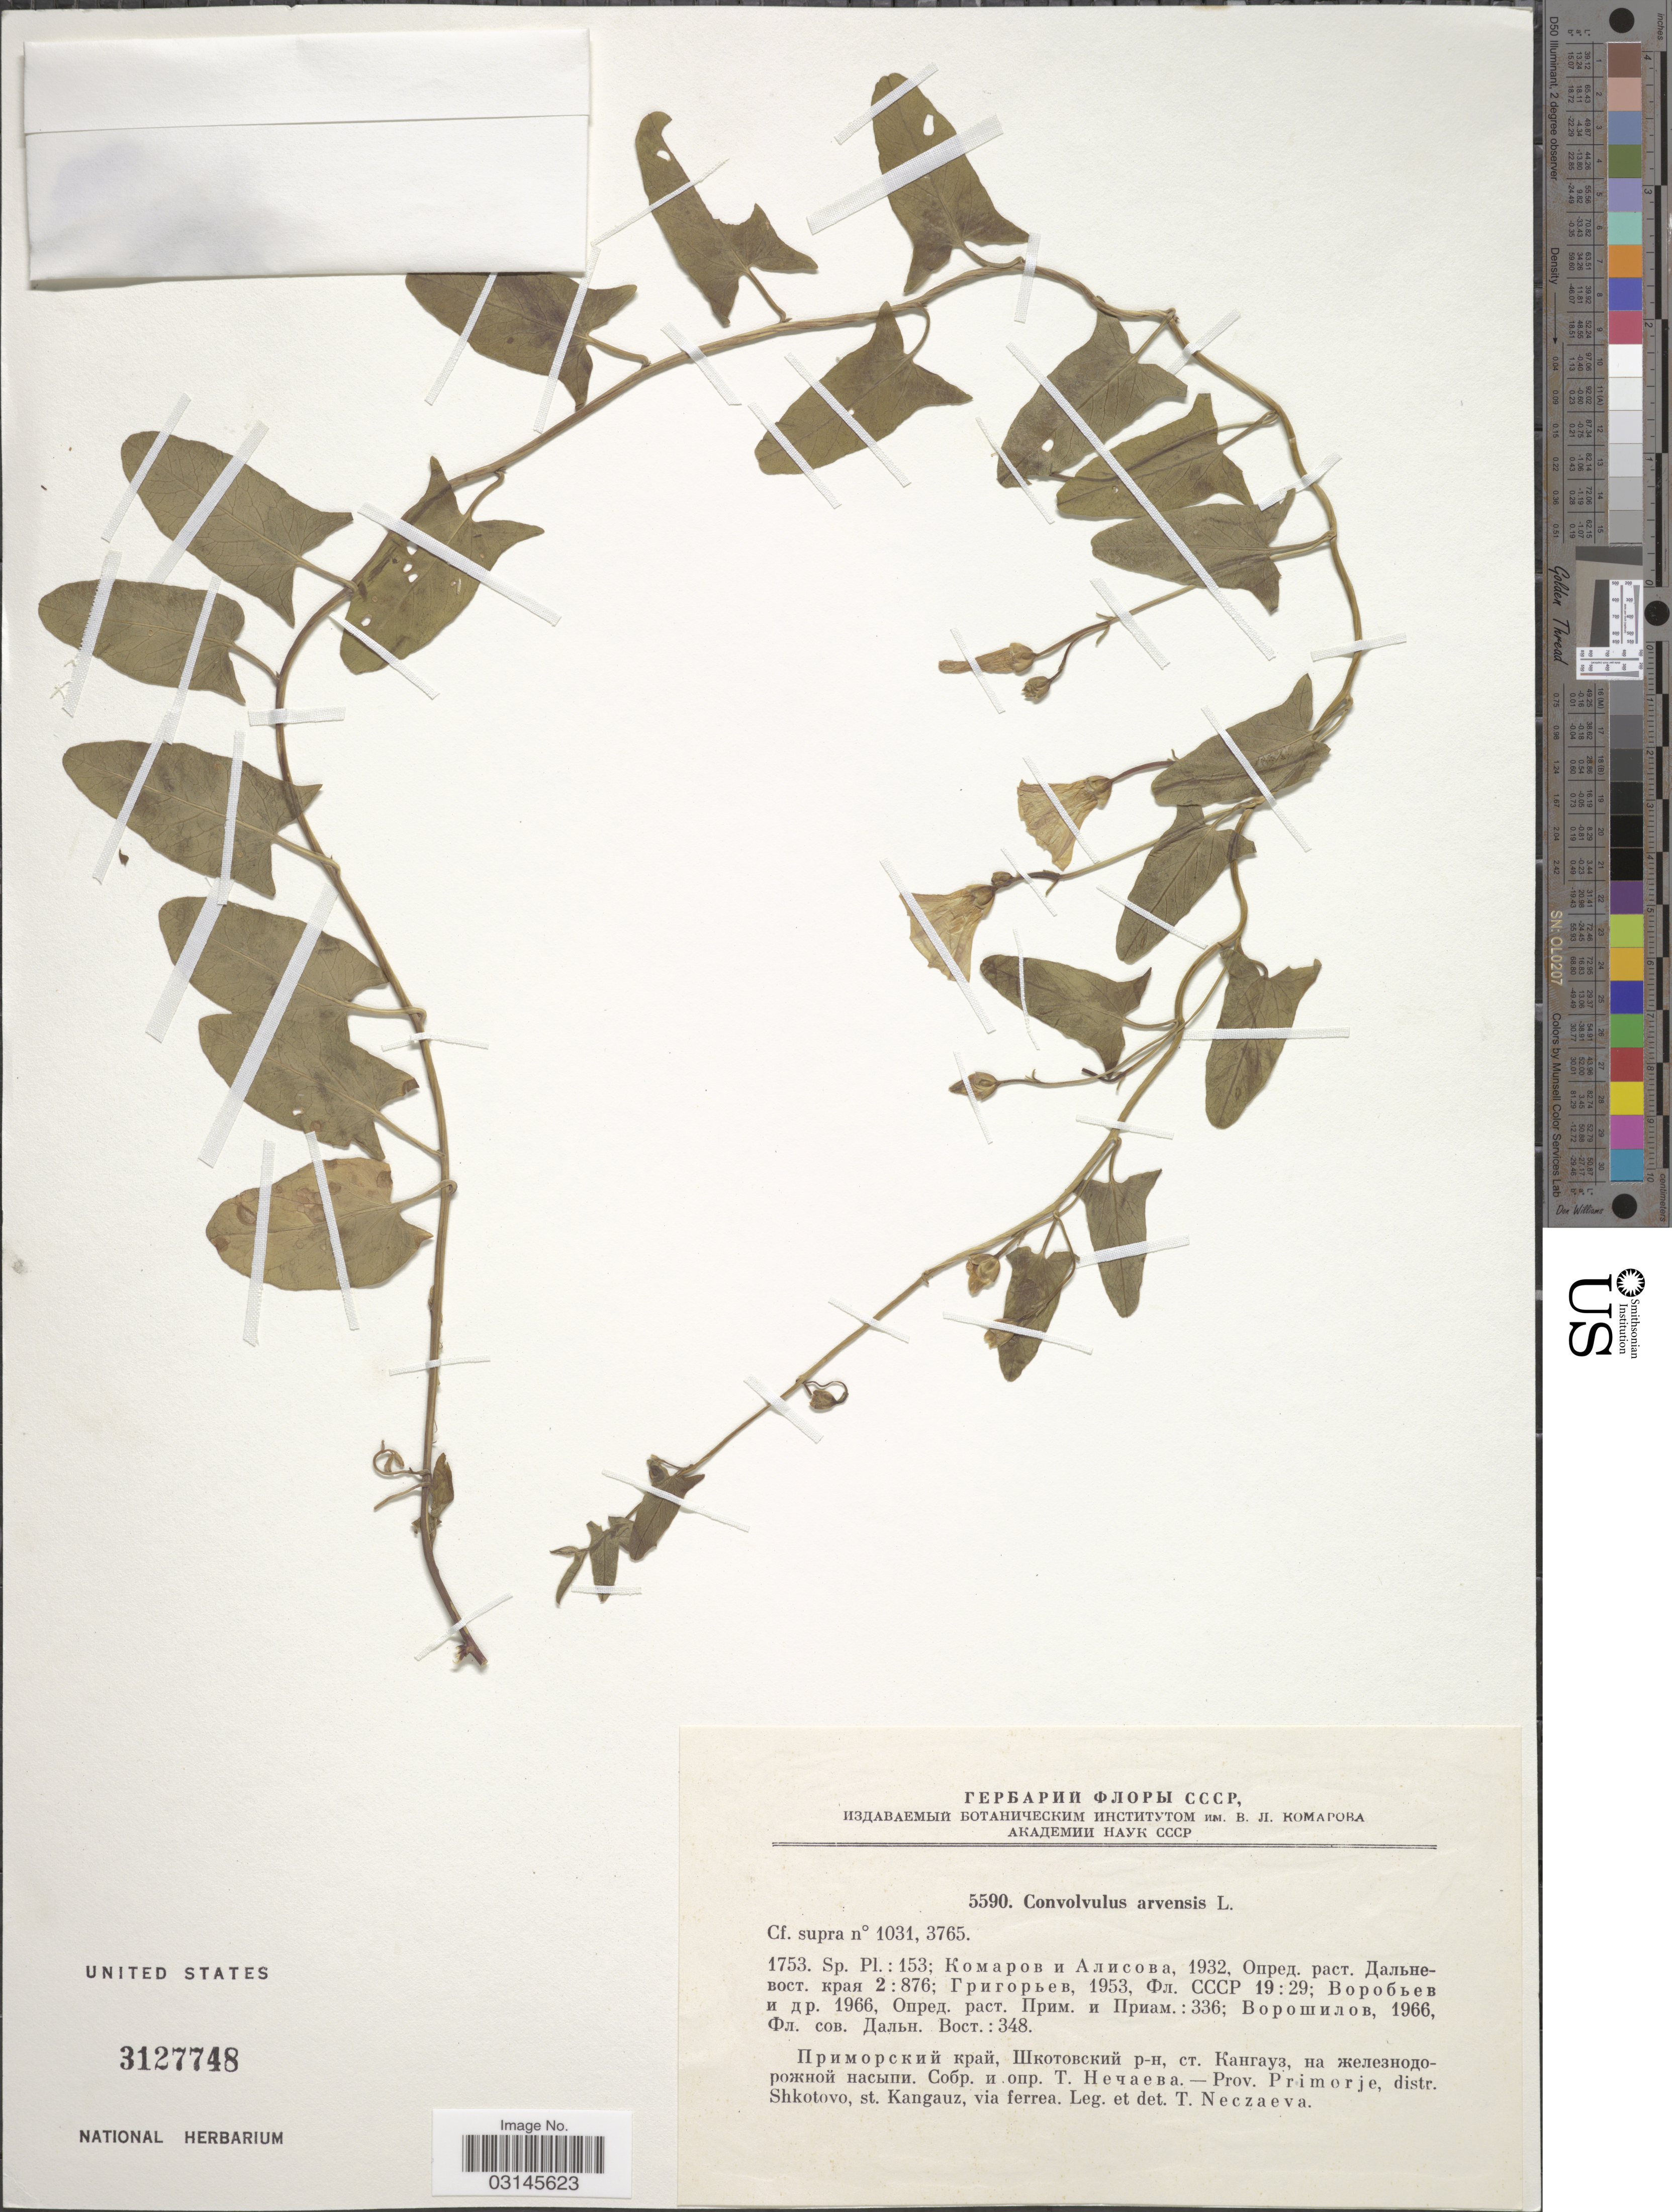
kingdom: Plantae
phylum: Tracheophyta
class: Magnoliopsida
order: Solanales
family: Convolvulaceae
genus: Convolvulus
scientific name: Convolvulus arvensis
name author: L.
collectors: T. Neczaeva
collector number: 5590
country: Russian Federation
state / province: Primorsky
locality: Prov. Primorje, distr. Shkotovo, st. Kangauz.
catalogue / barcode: US 3127748